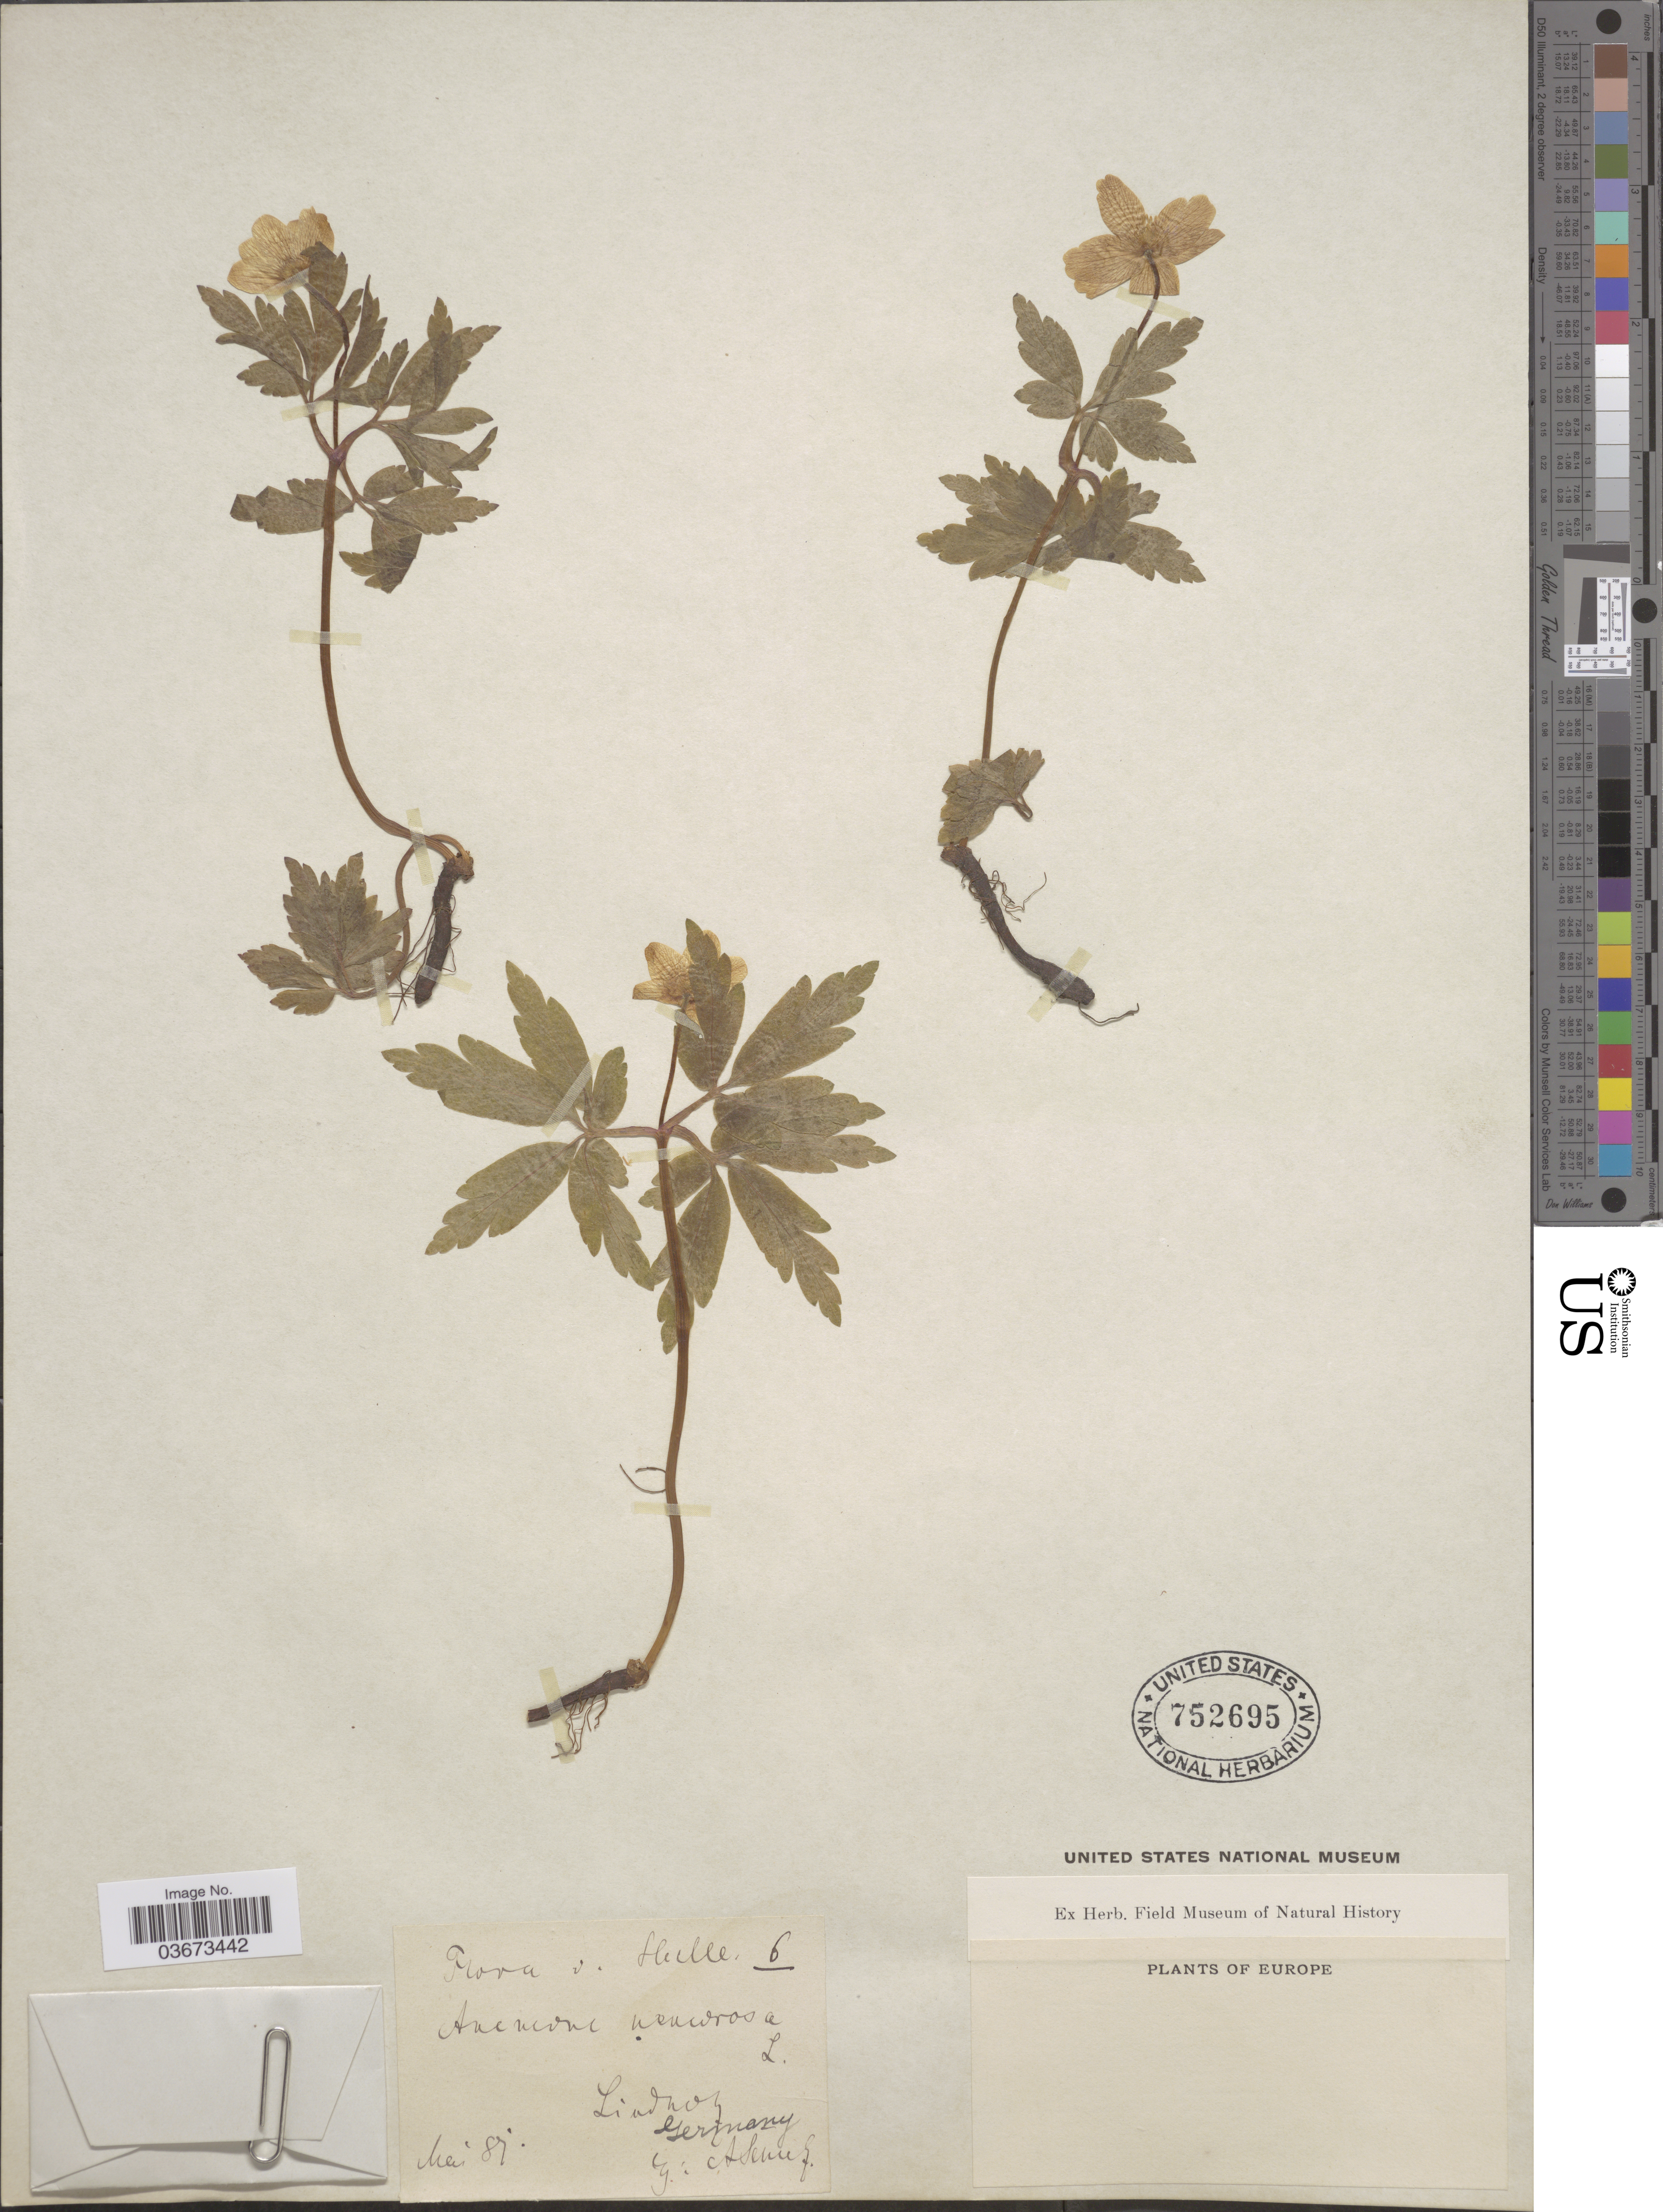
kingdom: Plantae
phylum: Tracheophyta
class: Magnoliopsida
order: Ranunculales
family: Ranunculaceae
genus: Anemone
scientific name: Anemone nemorosa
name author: L.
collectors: A. Schulz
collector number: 6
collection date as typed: Transcribed d/m/y: /5/87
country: Germany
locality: Halle. Lindhof.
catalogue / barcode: US 752695